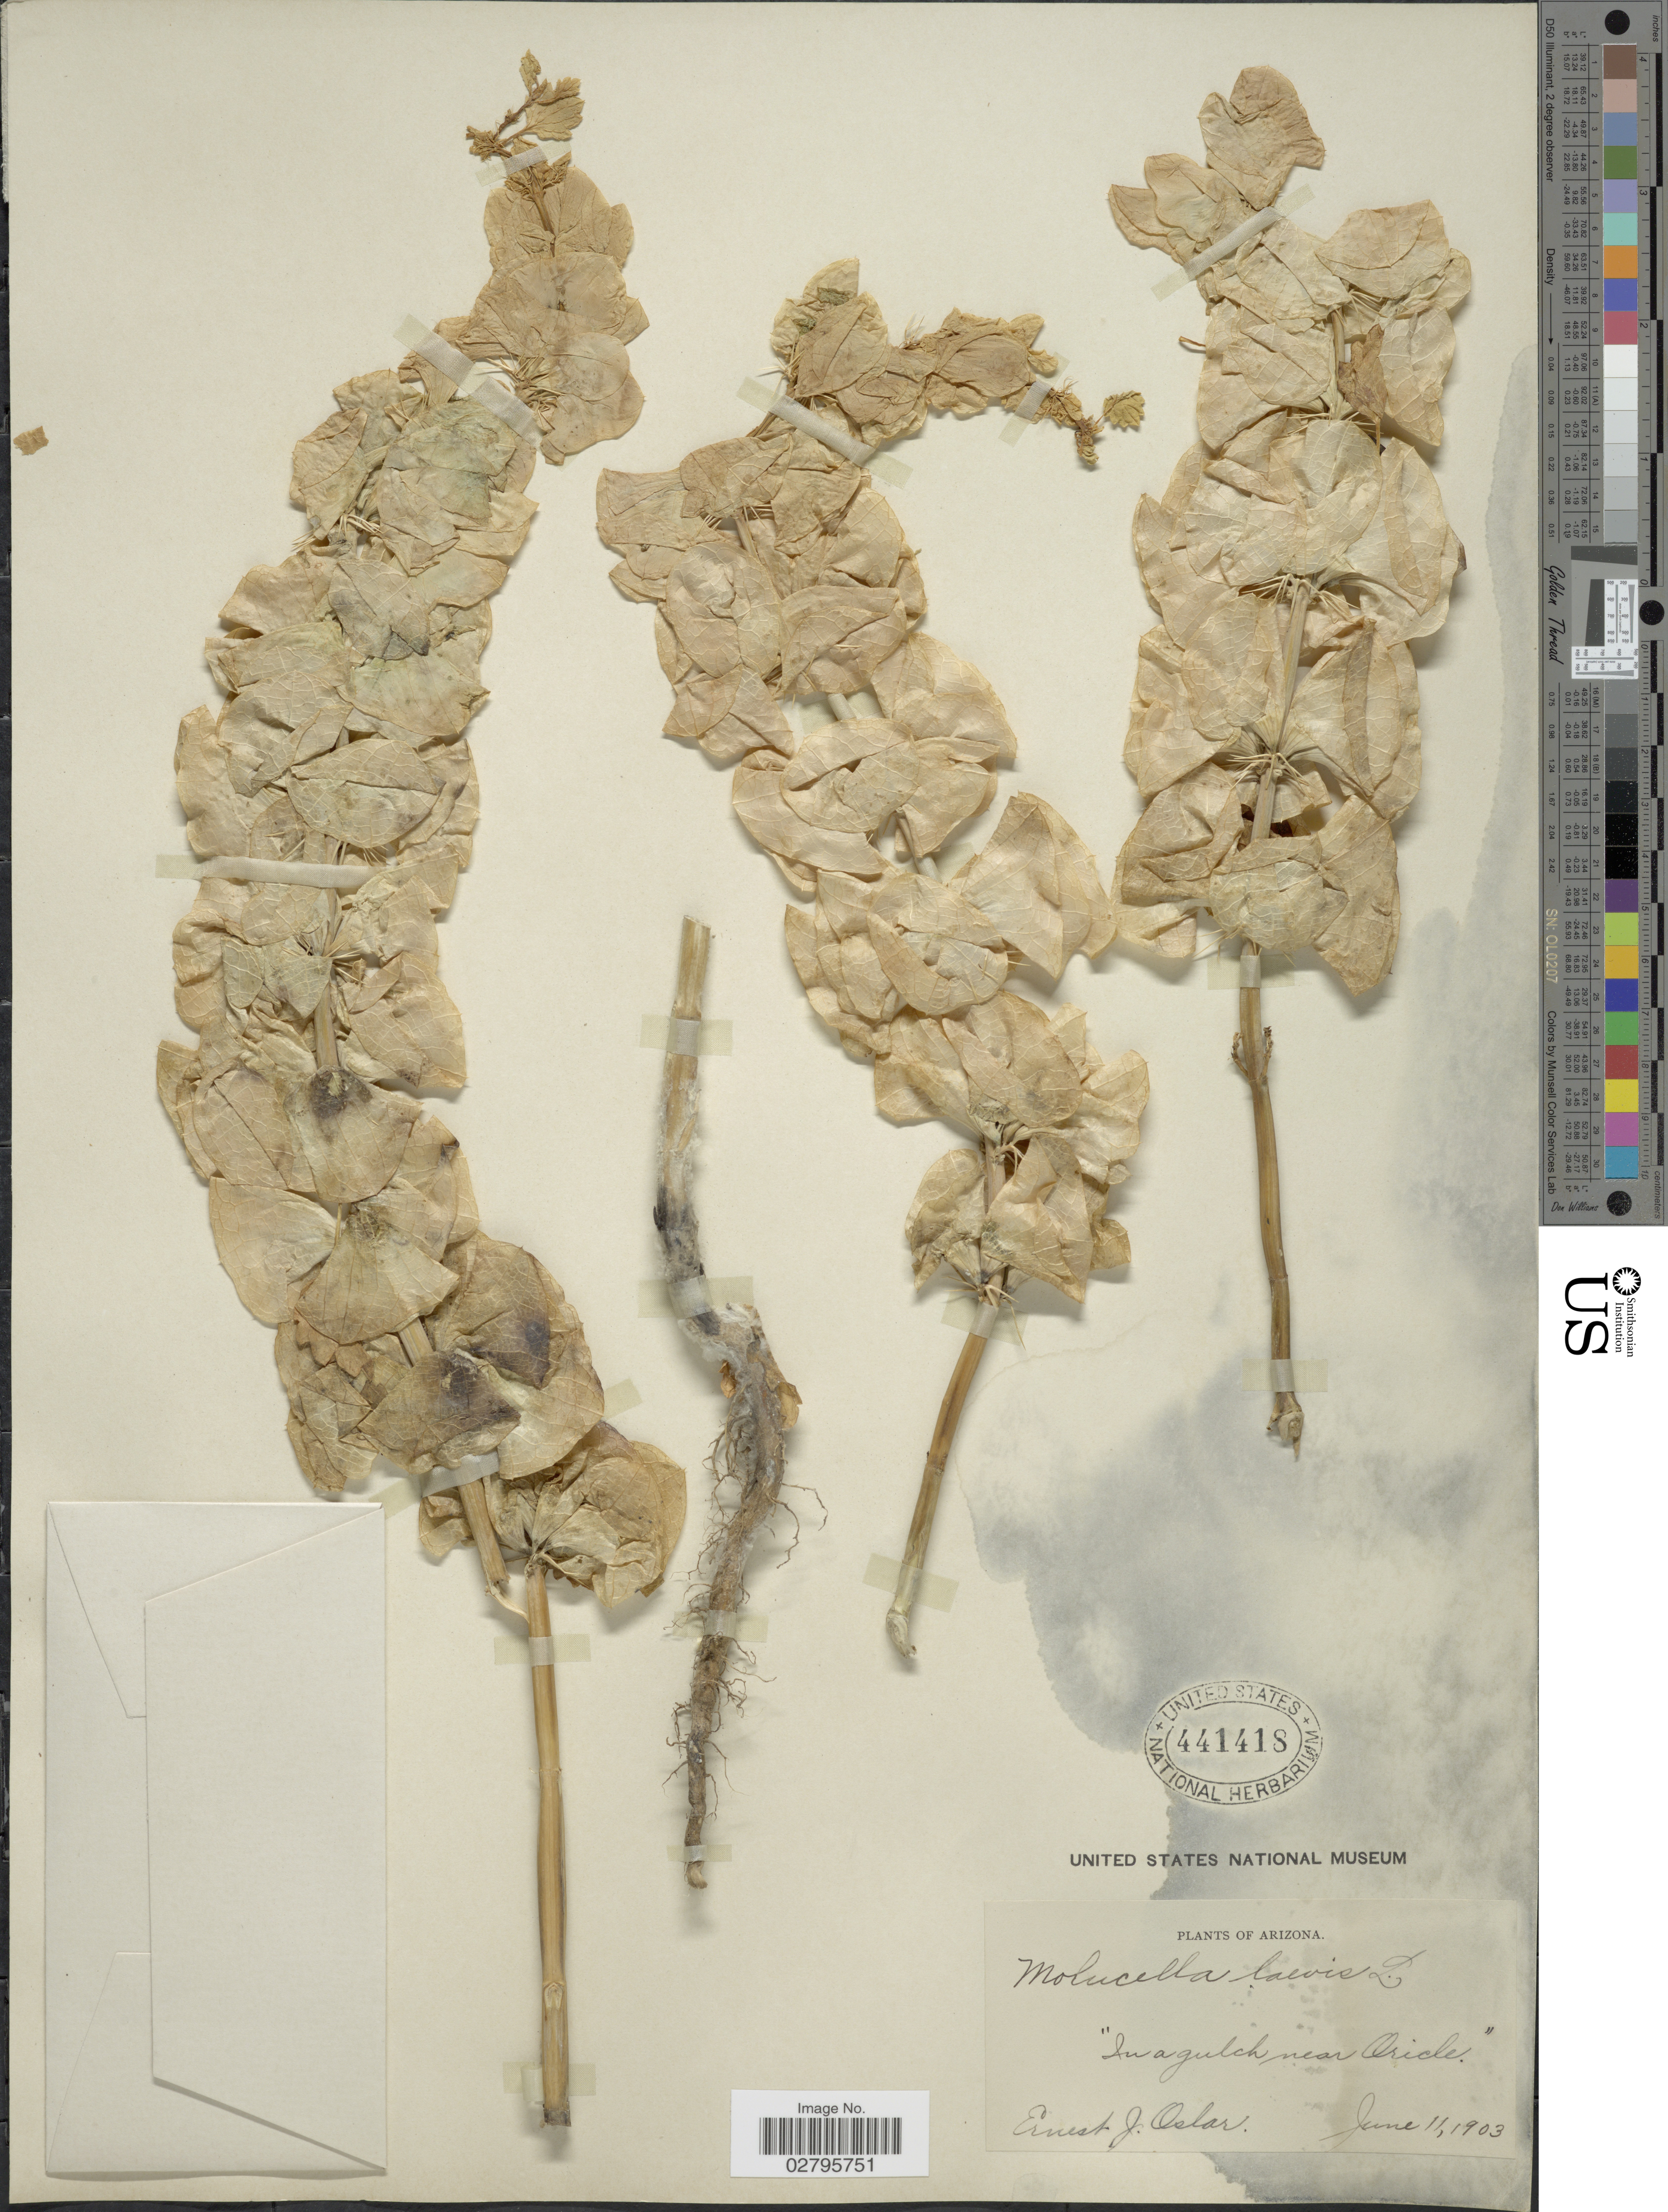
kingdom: Plantae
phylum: Tracheophyta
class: Magnoliopsida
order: Lamiales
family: Lamiaceae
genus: Moluccella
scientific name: Moluccella laevis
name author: L.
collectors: E. Oslar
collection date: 1903-06-11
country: United States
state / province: Arizona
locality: In a gulch near Oricle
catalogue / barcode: US 441418